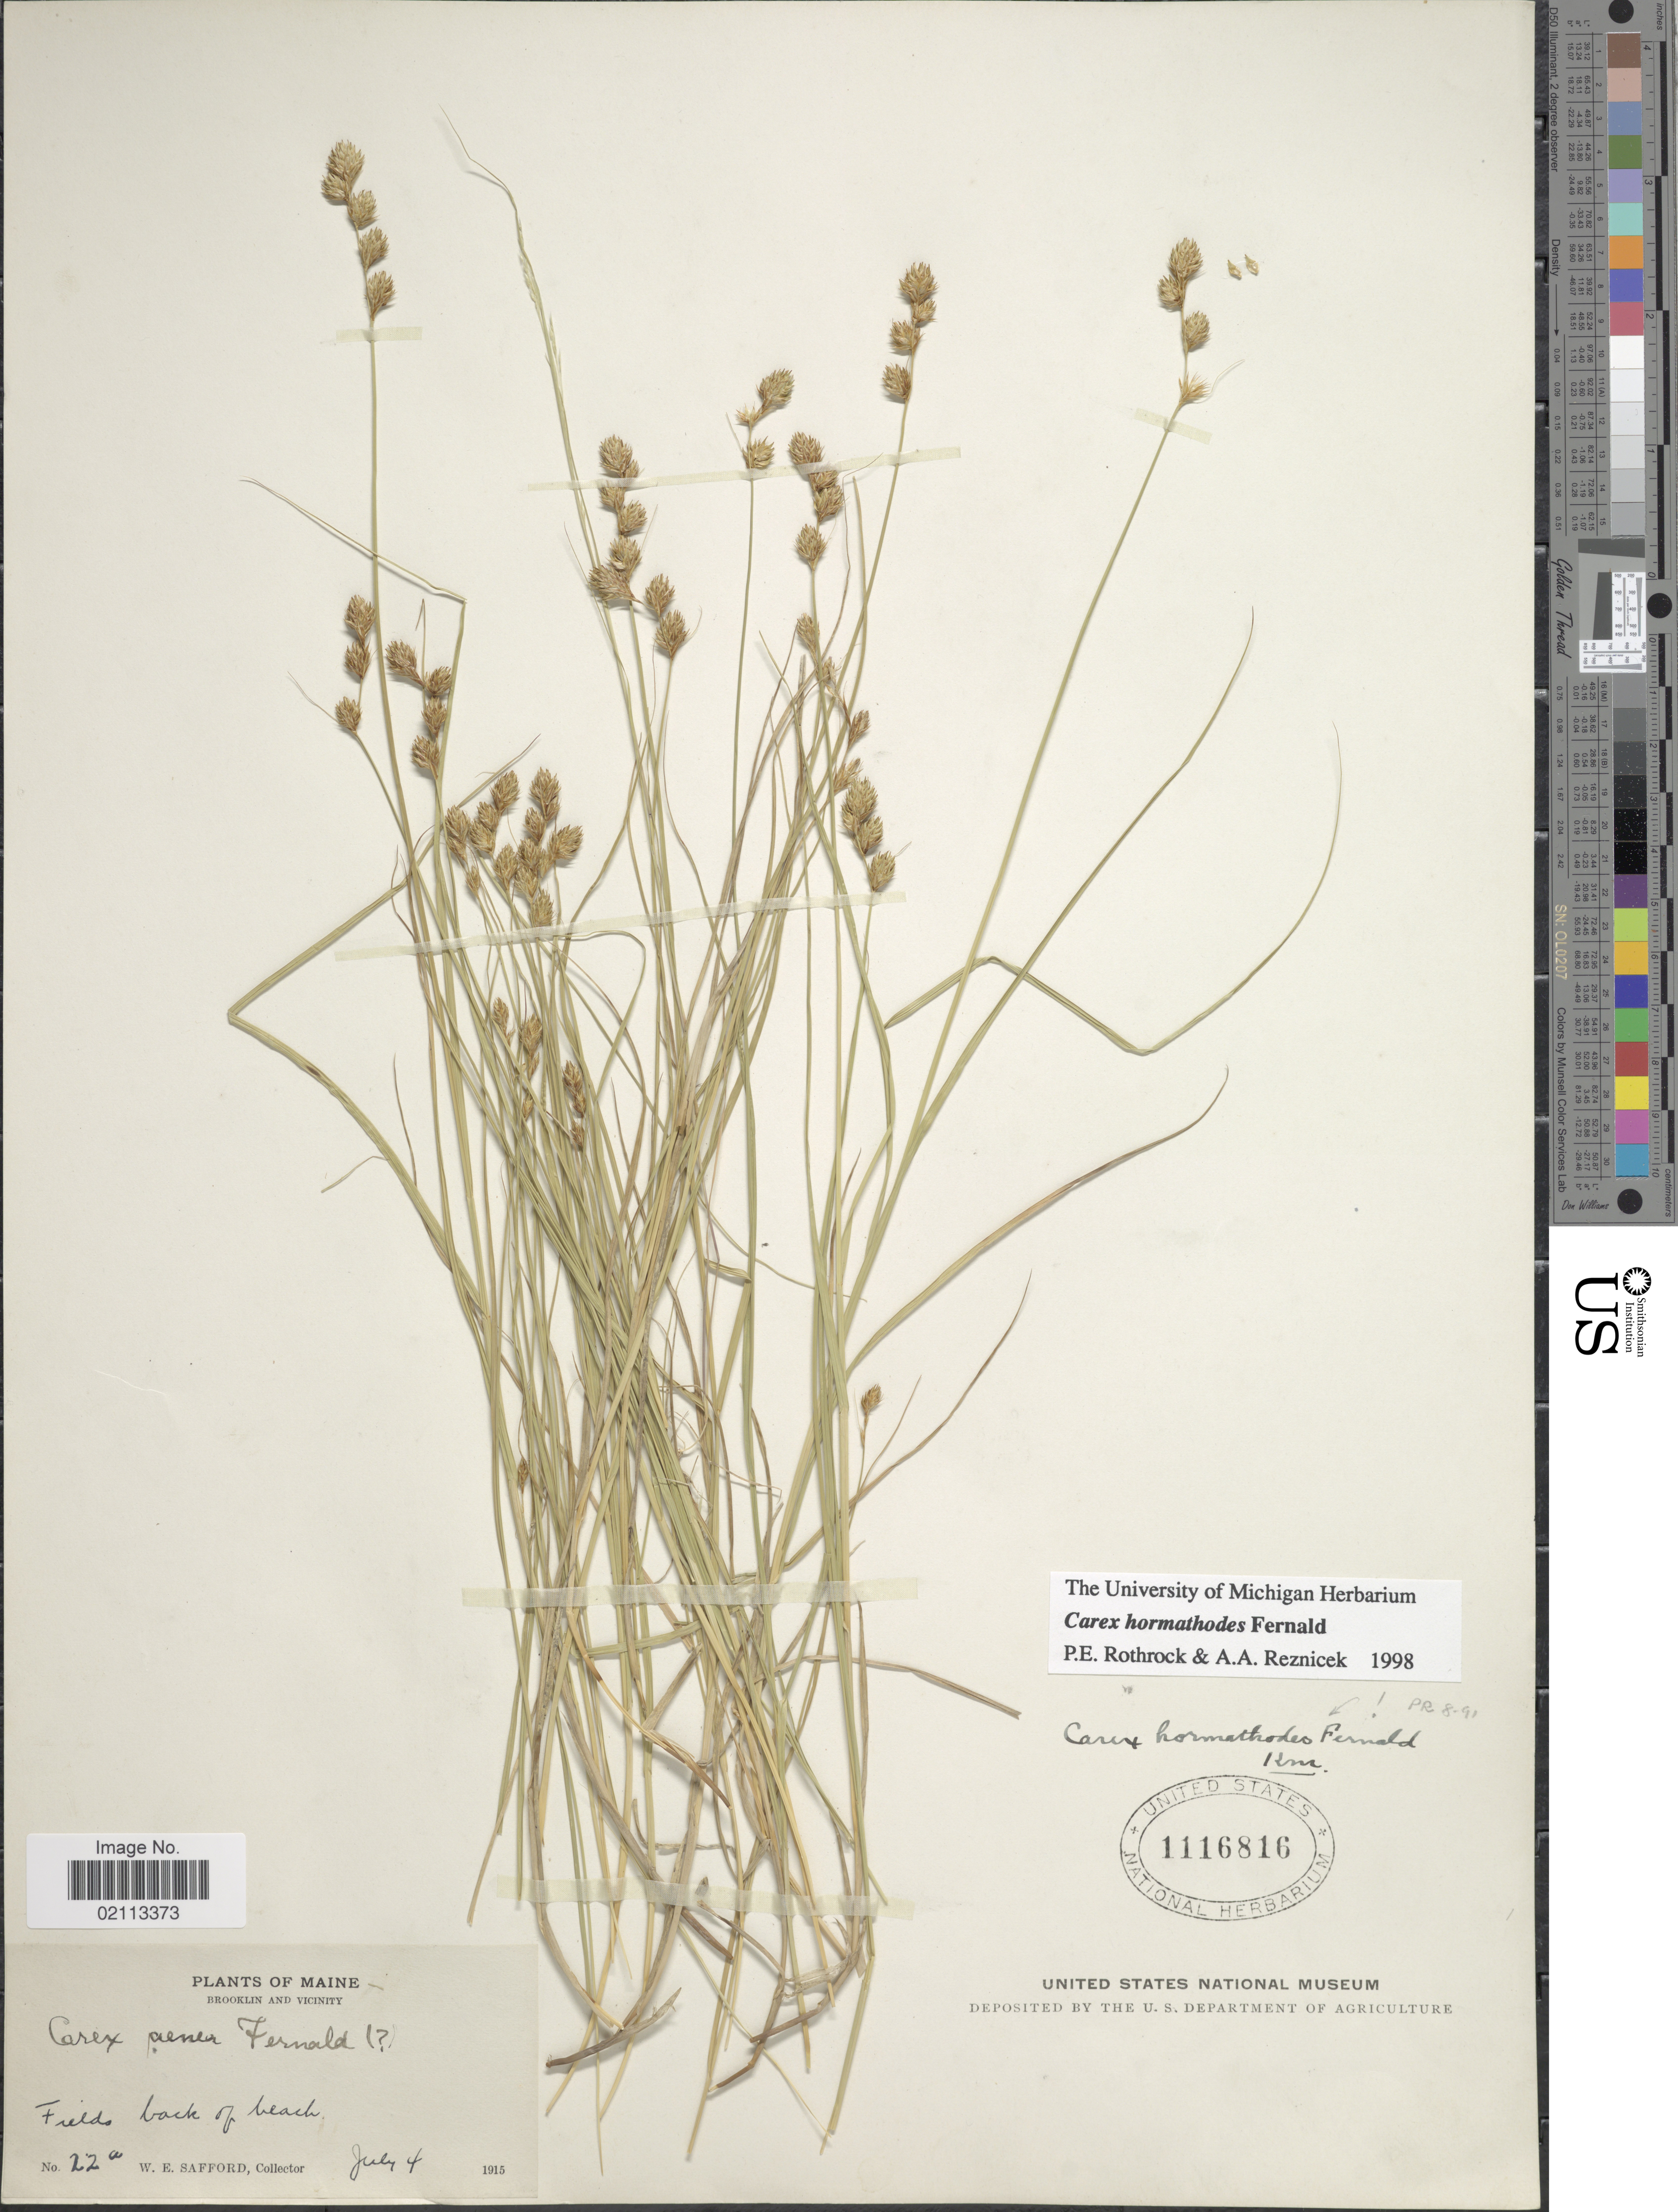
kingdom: Plantae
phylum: Tracheophyta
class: Liliopsida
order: Poales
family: Cyperaceae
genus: Carex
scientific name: Carex hormathodes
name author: Fernald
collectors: W. E. Safford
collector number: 22a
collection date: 1915-07-04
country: United States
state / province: Maine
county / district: Hancock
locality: Brooklin and Vicinity, Fields back of beach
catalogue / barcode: US 1116816